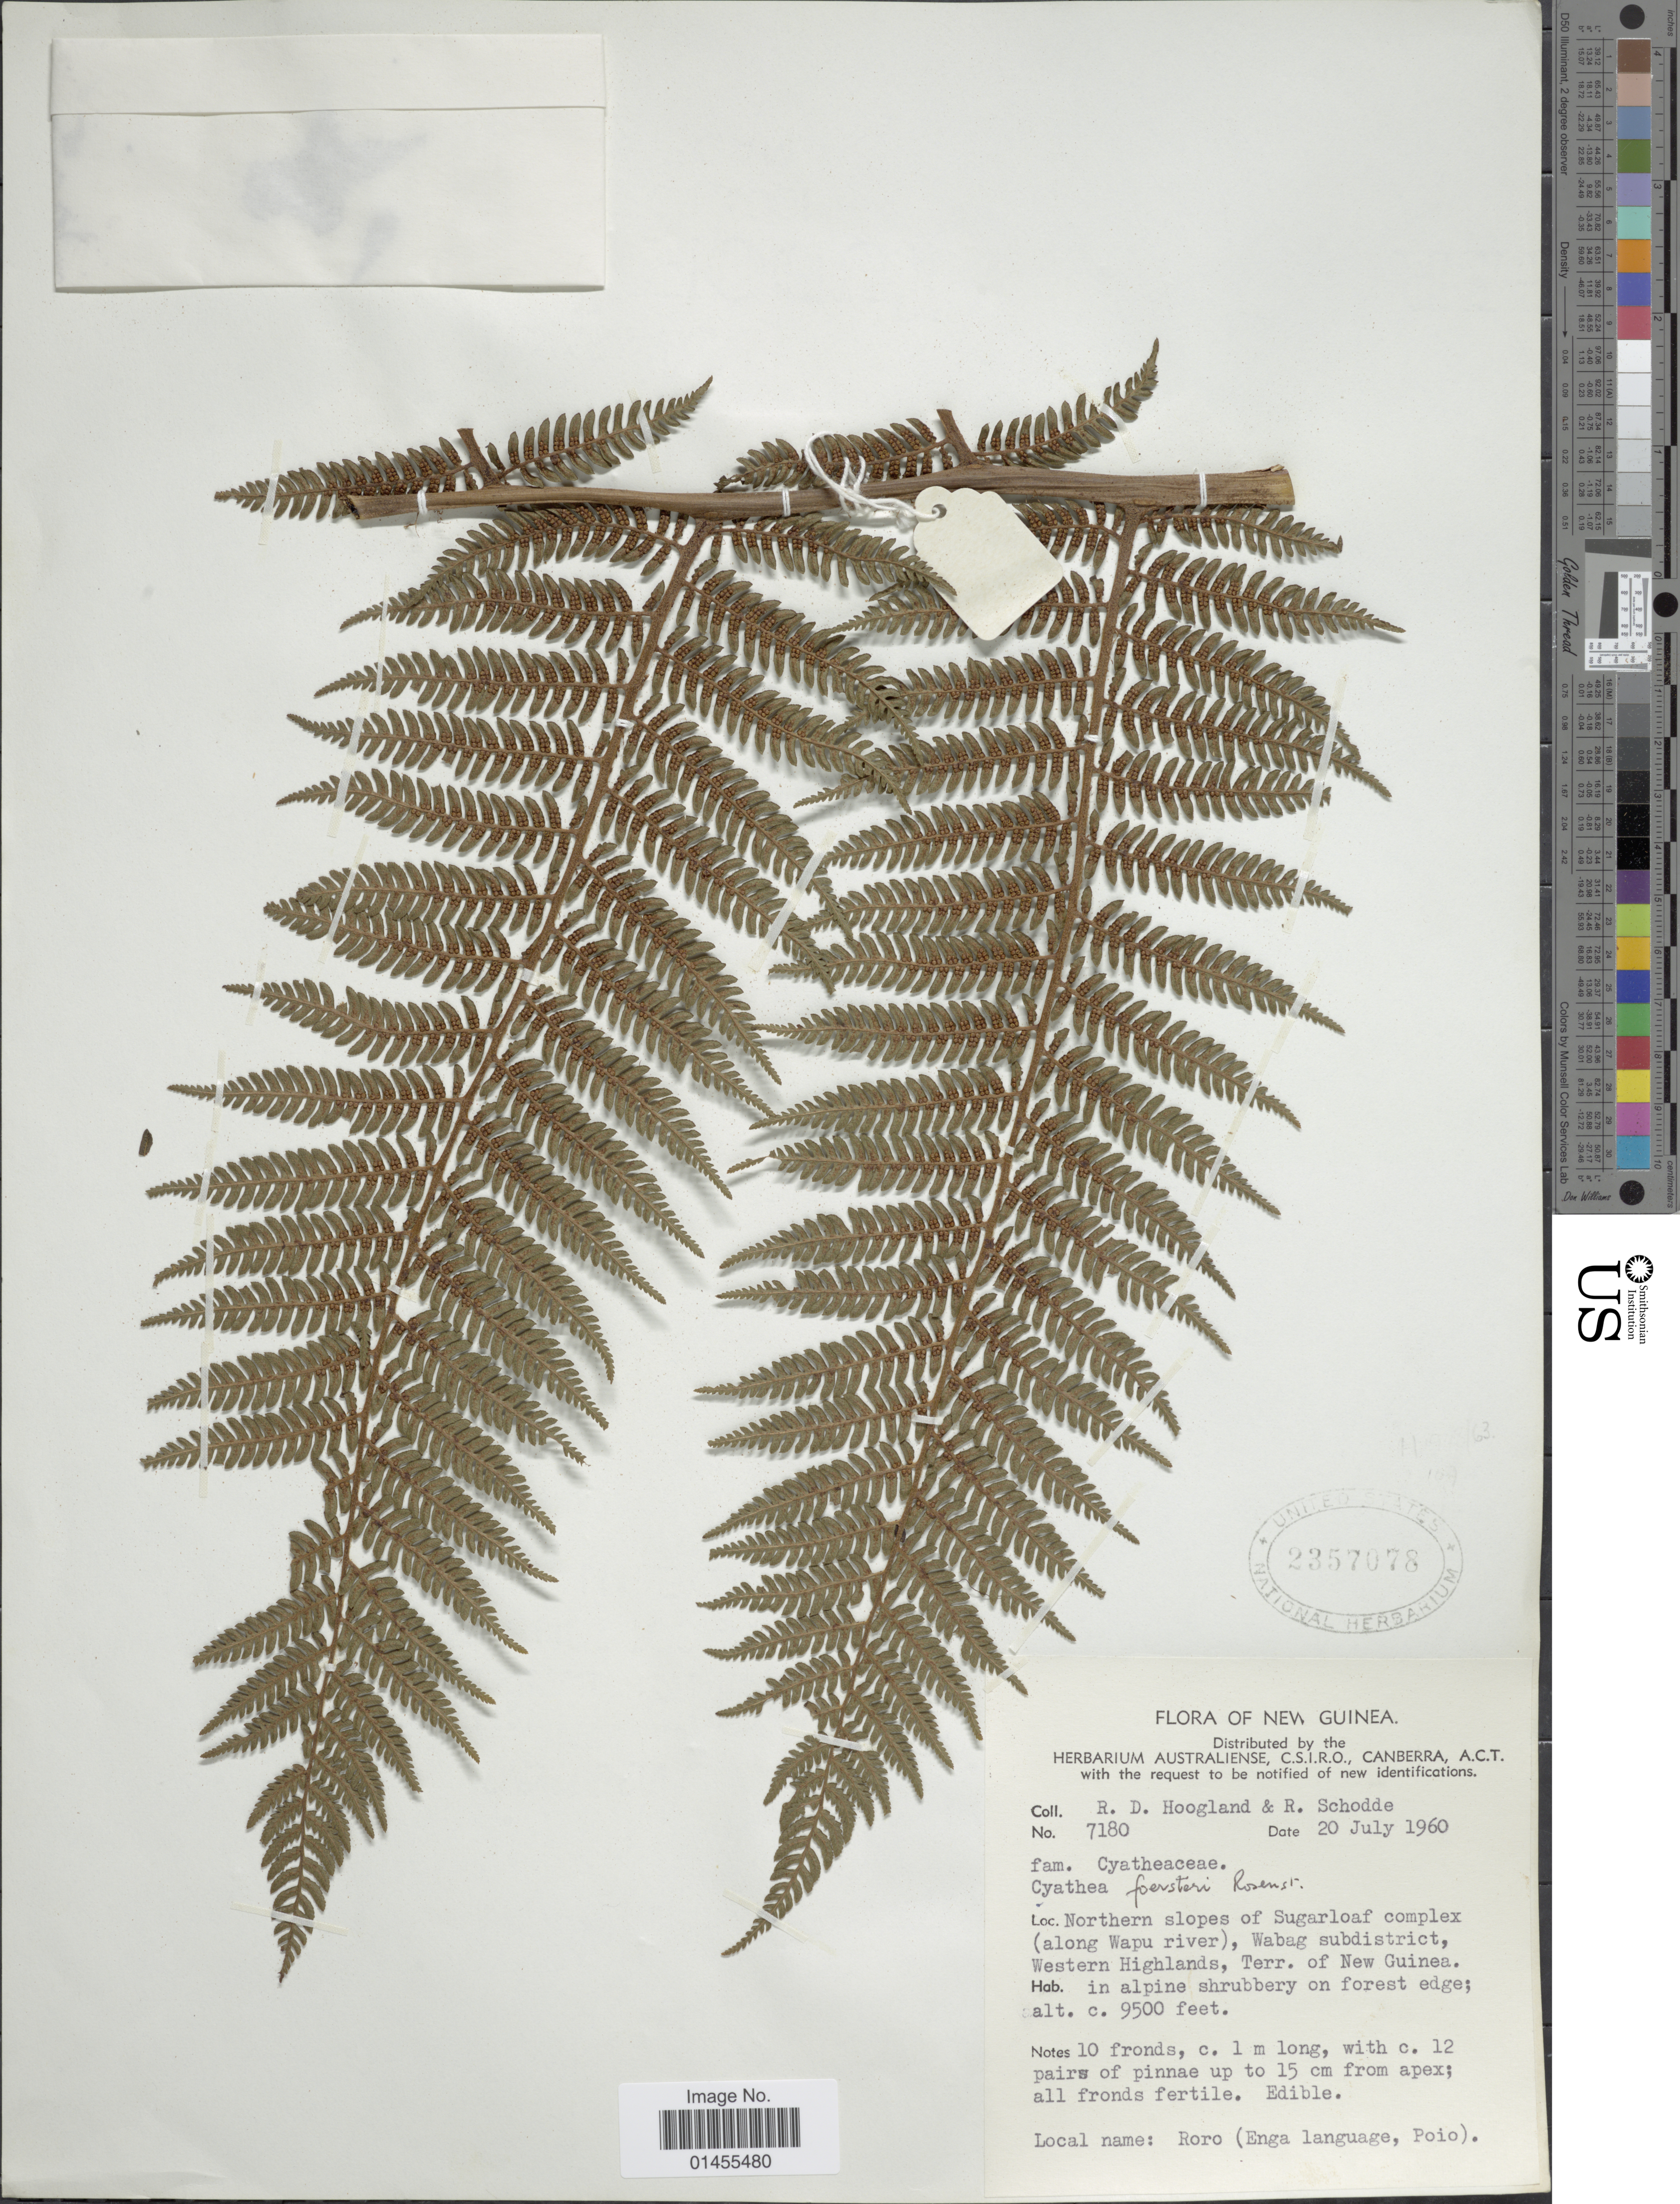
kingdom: Plantae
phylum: Tracheophyta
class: Polypodiopsida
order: Cyatheales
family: Cyatheaceae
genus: Alsophila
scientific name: Alsophila foersteri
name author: (Rosenst.) R.M. Tryon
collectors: R. D. Hoogland & R. Schodde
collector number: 7180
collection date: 1960-07-20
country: Papua New Guinea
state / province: Northern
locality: New Guinea, Northern slope of Sugarloaf complex (along Wapu river), Wabag subdistrict, Western Highlands, Terr. of New Guinea.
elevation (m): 2896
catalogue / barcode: US 2357078